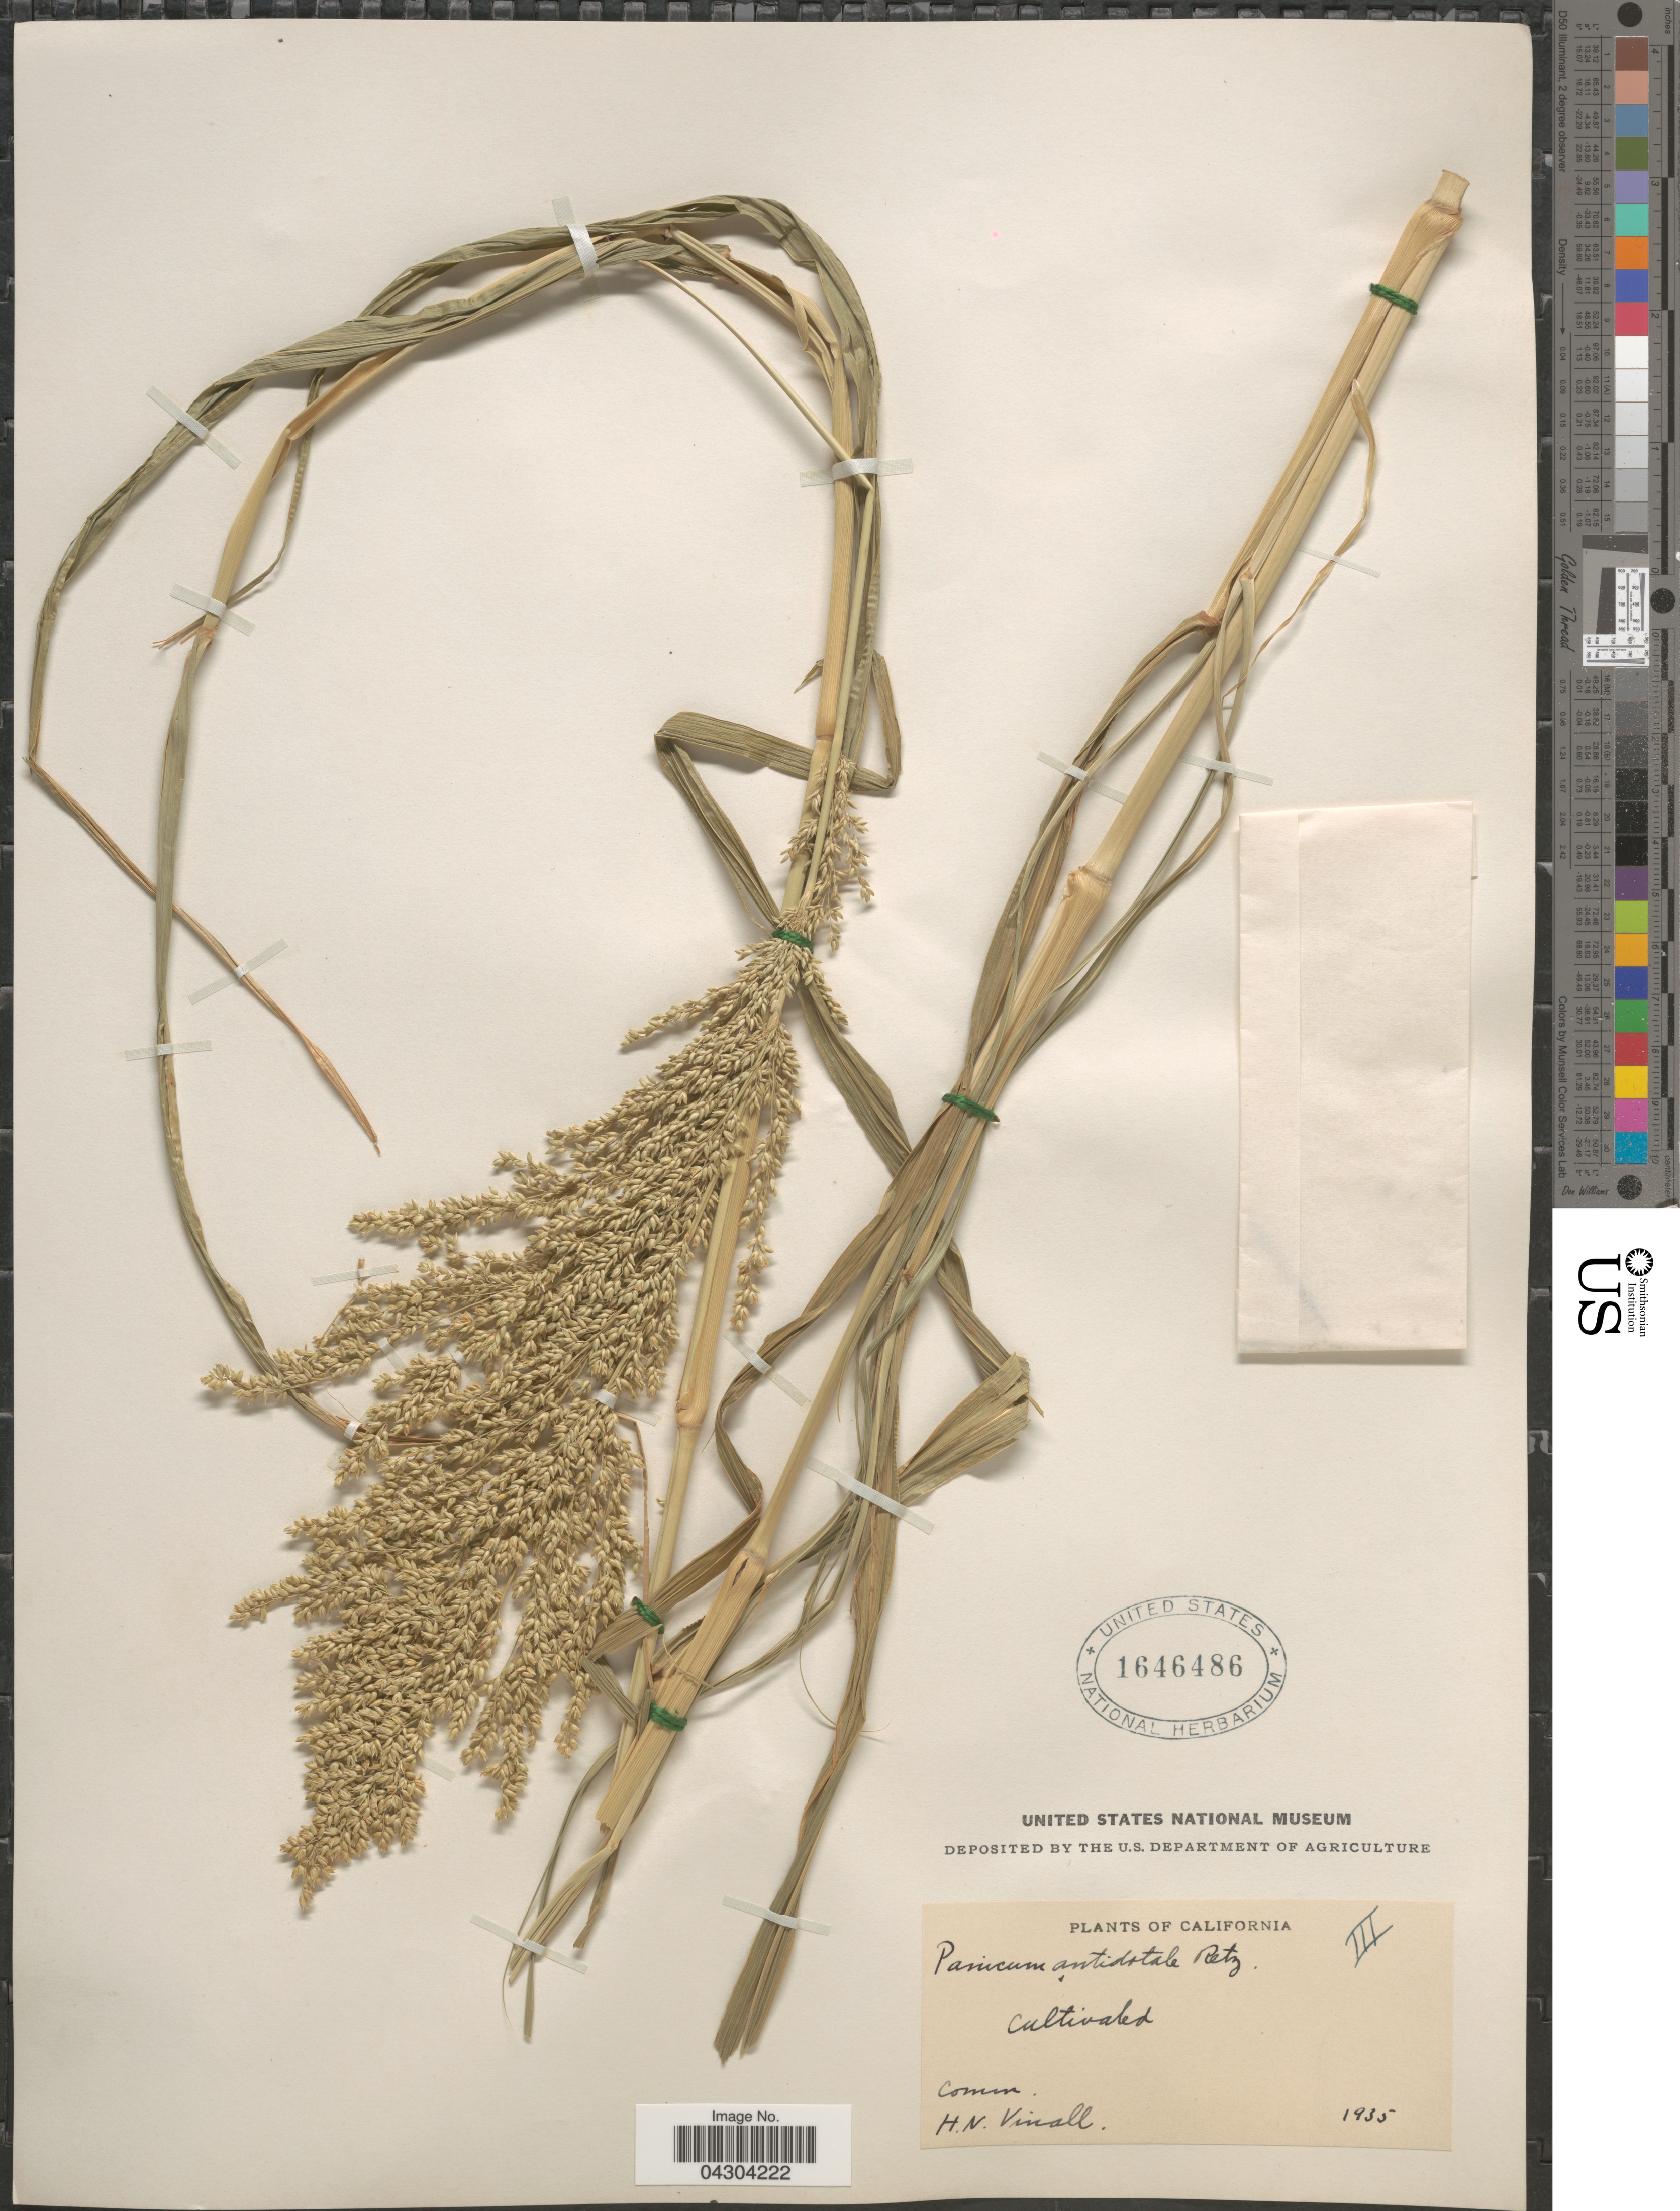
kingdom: Plantae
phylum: Tracheophyta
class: Liliopsida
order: Poales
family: Poaceae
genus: Panicum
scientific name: Panicum antidotale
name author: Retz.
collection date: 1935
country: United States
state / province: California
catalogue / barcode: US 1646486